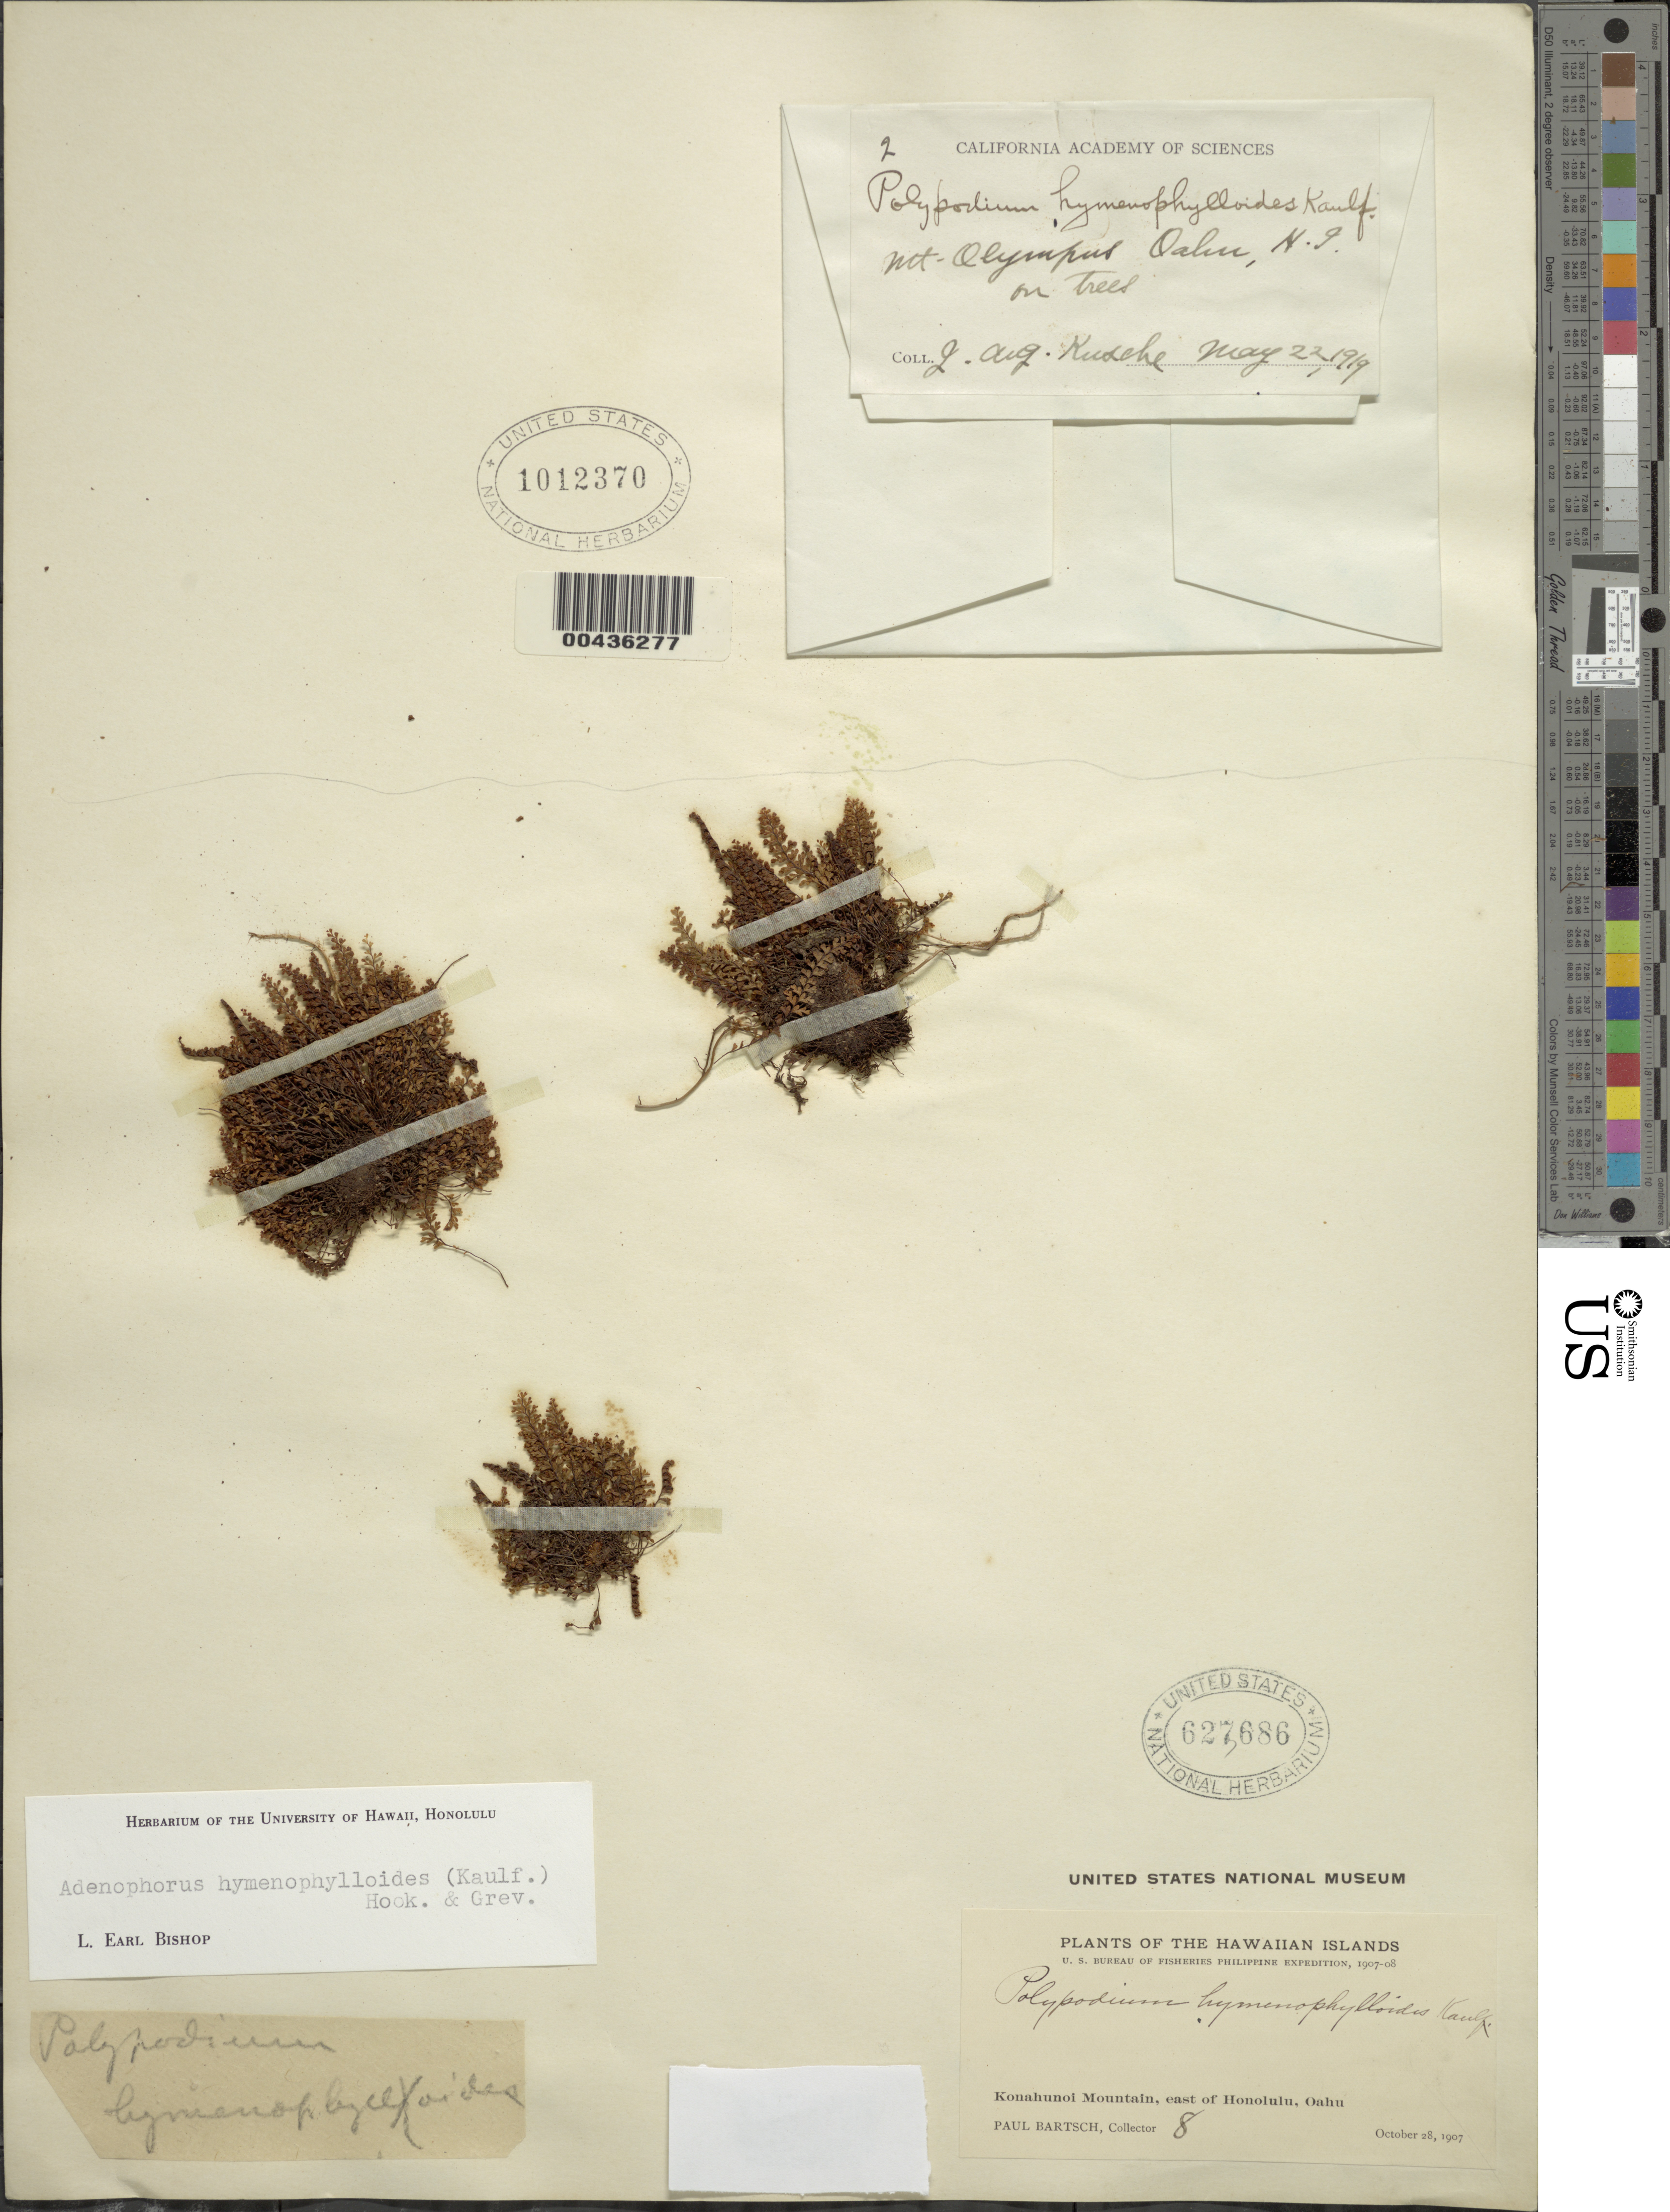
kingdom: Plantae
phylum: Tracheophyta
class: Polypodiopsida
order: Polypodiales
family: Polypodiaceae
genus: Adenophorus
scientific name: Adenophorus hymenophylloides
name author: (Kaulf.) Hook. & Grev.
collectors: J. Kusche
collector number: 2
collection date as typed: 22 May 1919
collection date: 1919-05-22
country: United States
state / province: Hawaii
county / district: Honolulu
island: Oahu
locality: Mt. Olympus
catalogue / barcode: US 1012370